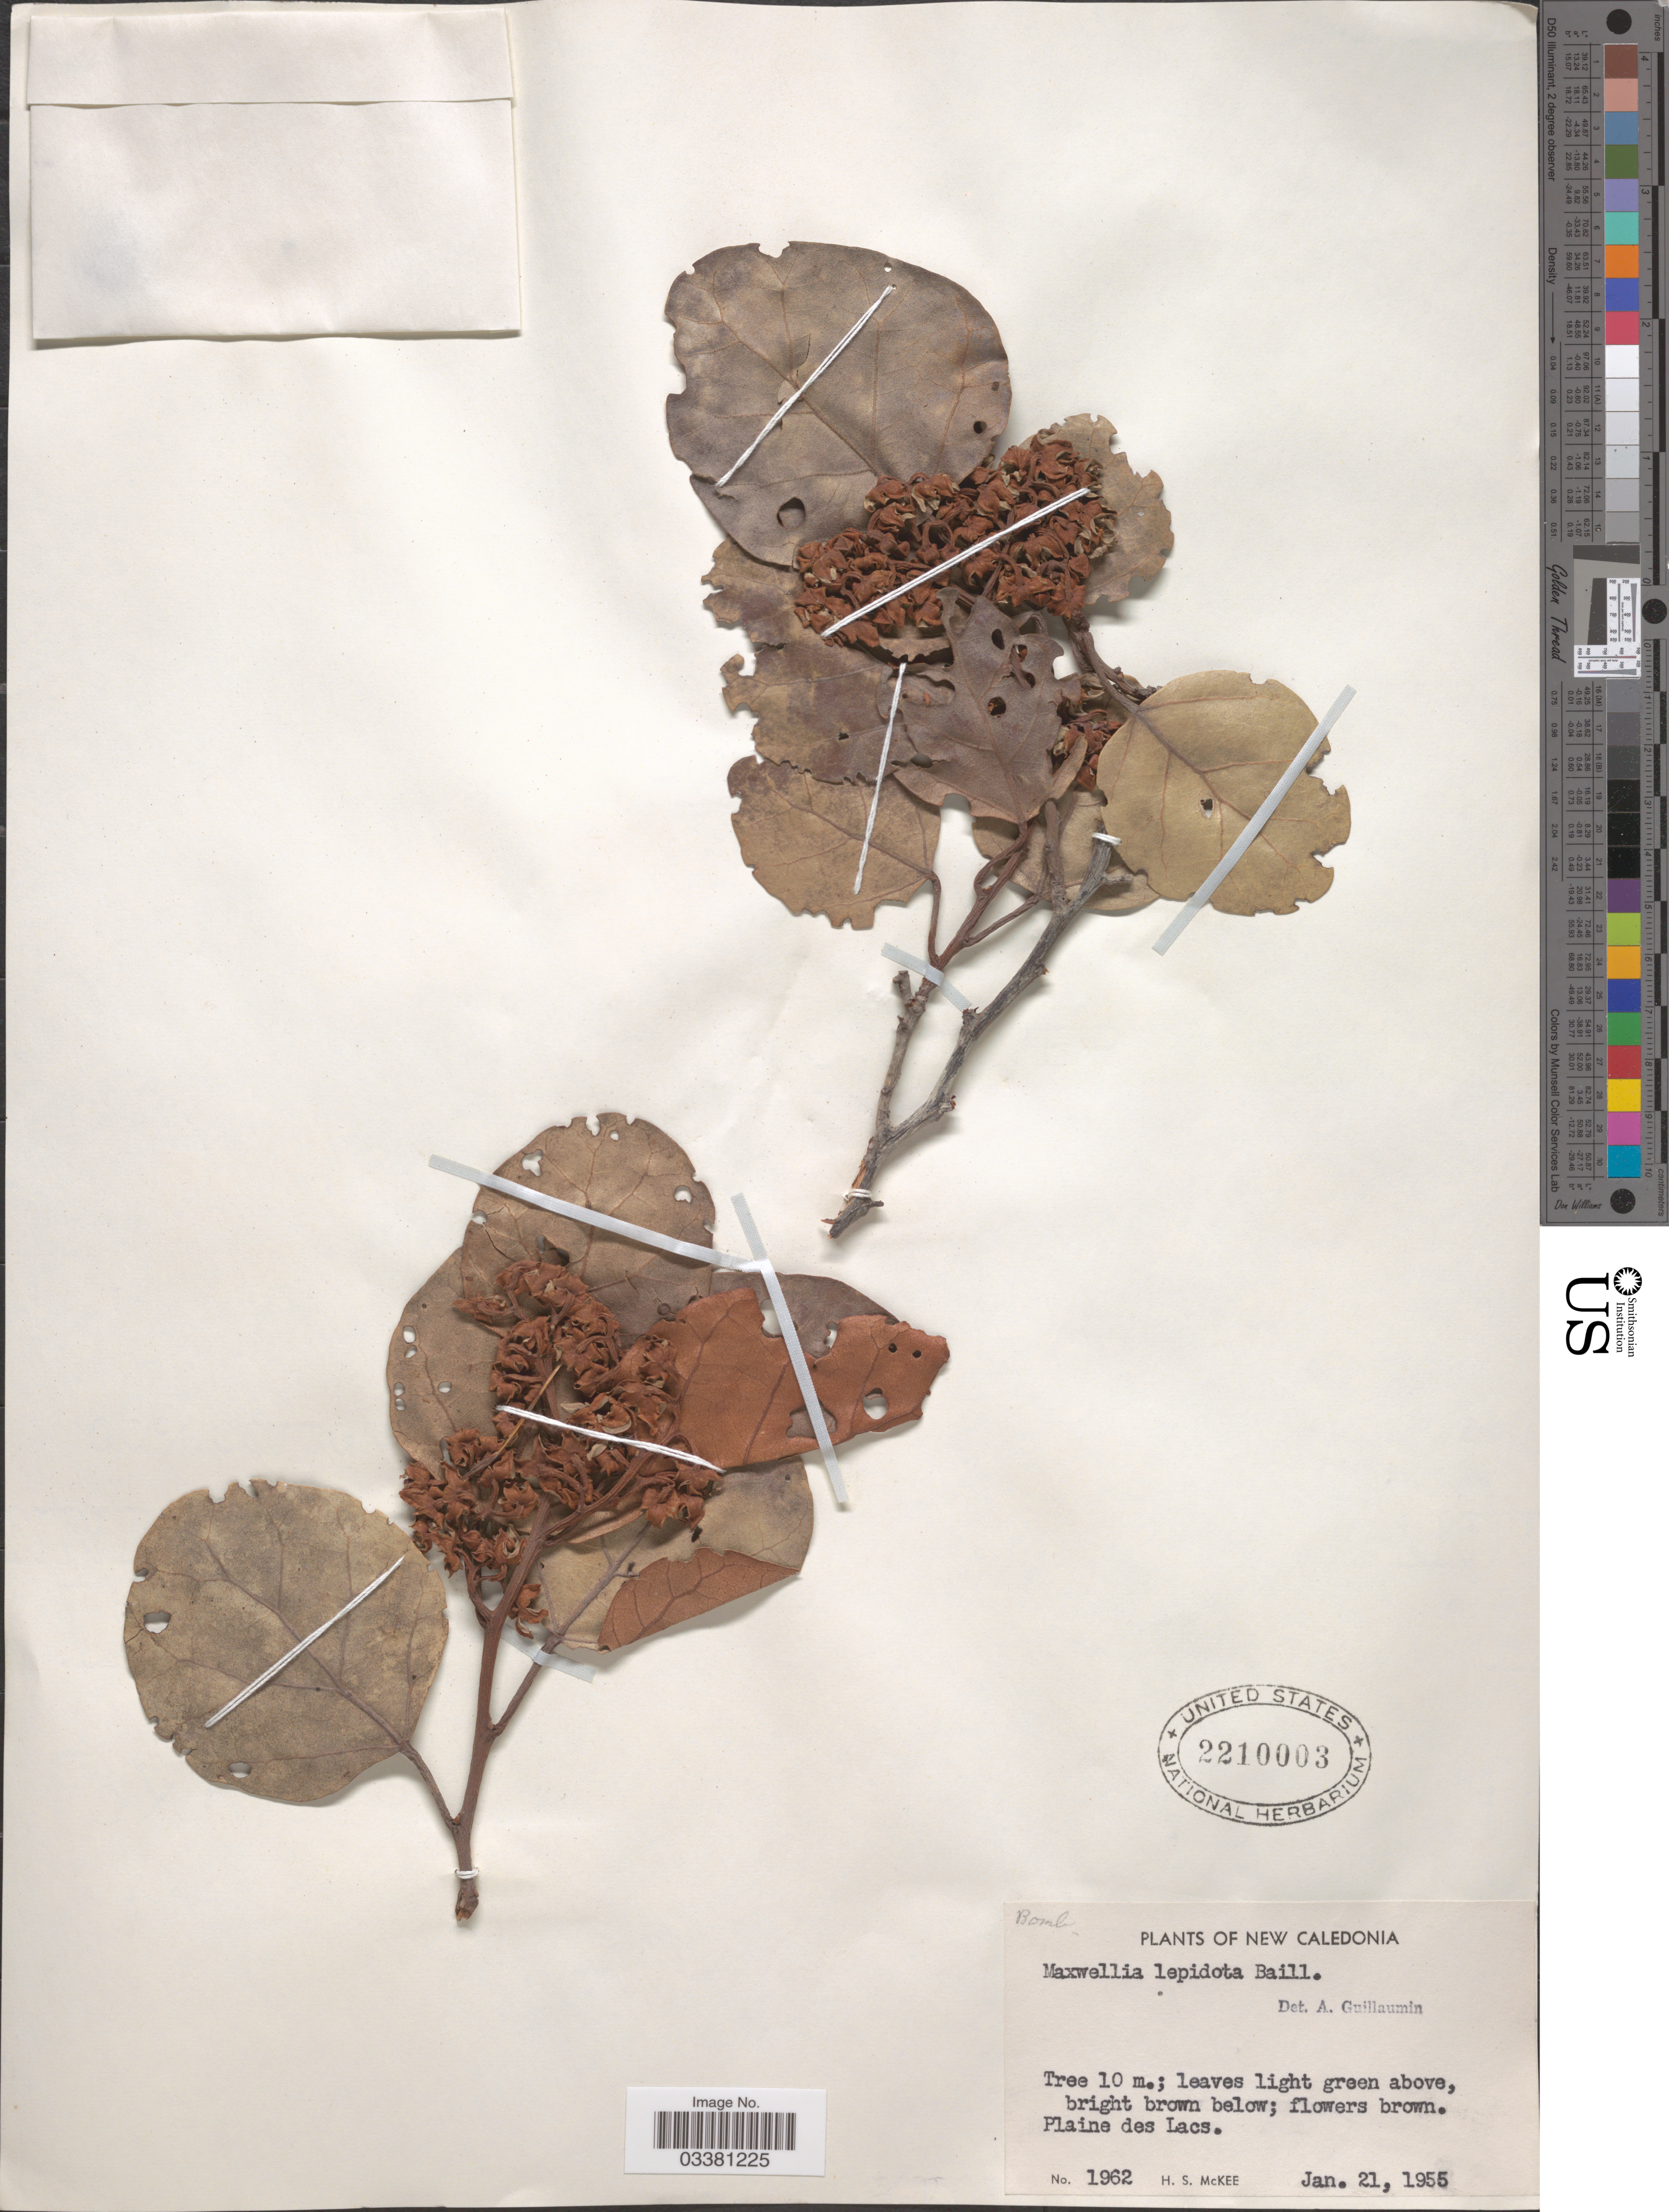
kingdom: Plantae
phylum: Tracheophyta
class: Magnoliopsida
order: Malvales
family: Malvaceae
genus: Maxwellia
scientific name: Maxwellia lepidota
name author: Baill.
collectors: H. S. McKee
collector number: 1962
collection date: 1955-01-21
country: New Caledonia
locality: Plaine des Lacs.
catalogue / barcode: US 2210003